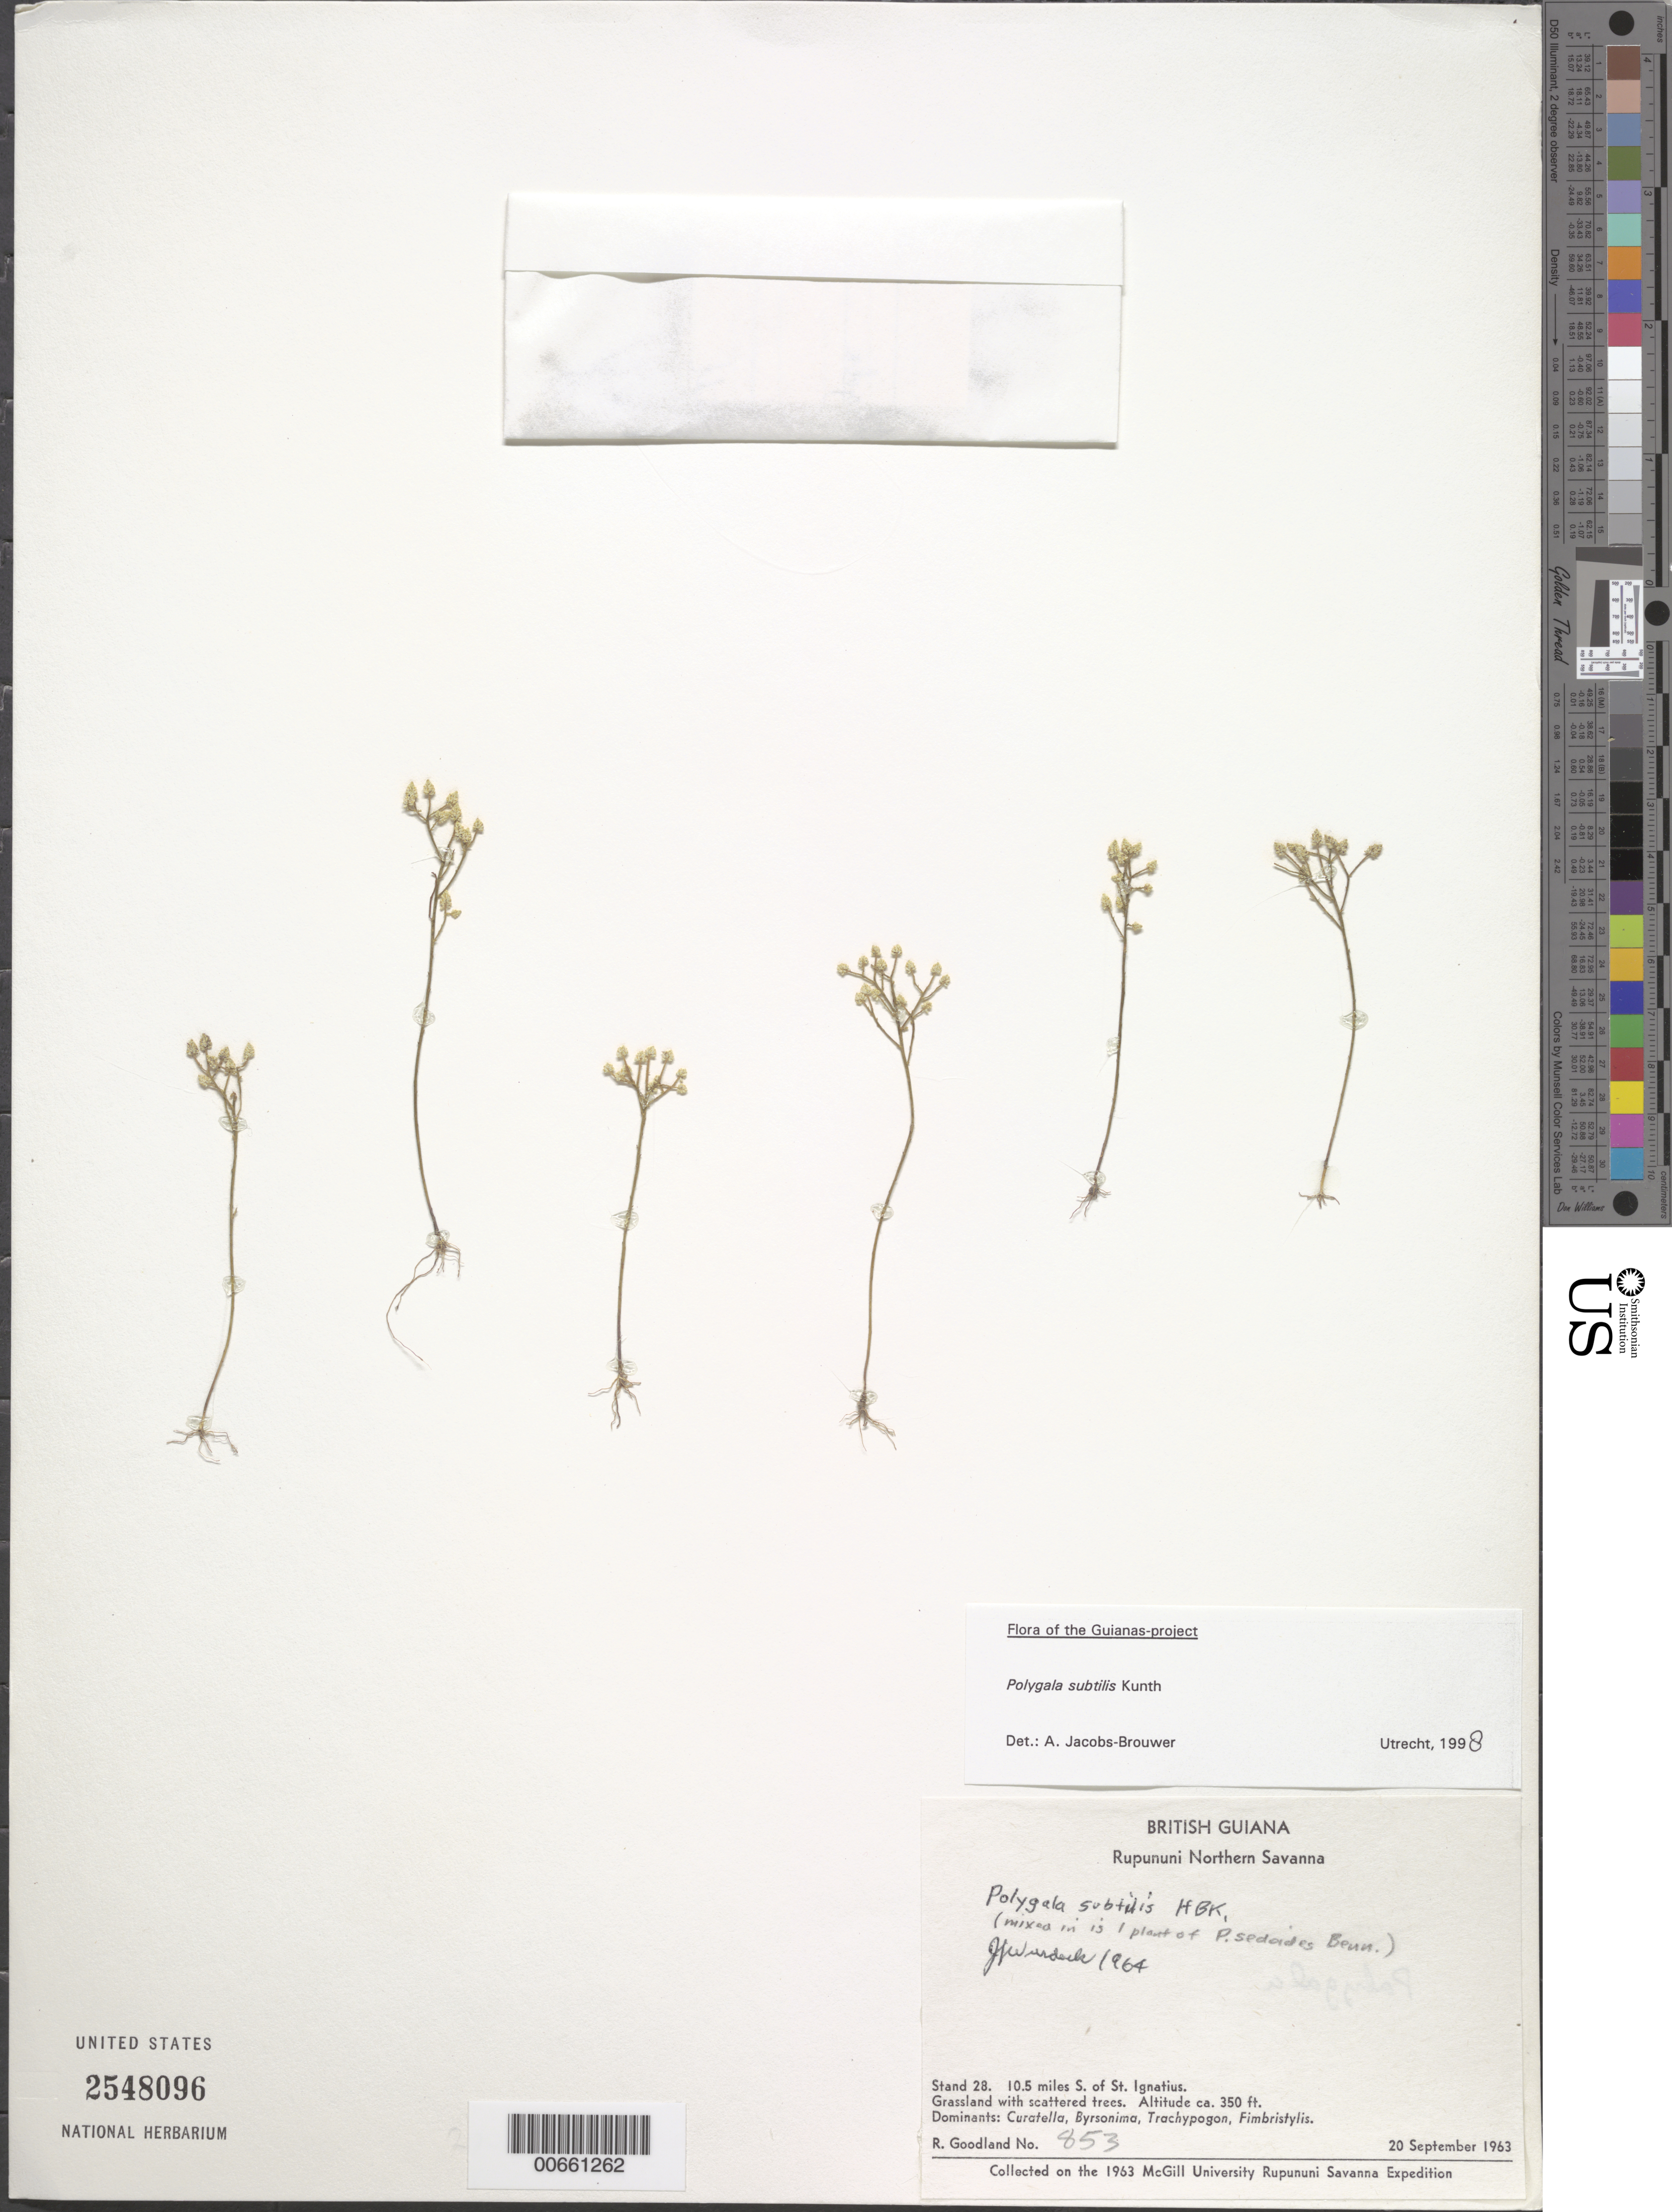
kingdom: Plantae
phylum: Tracheophyta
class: Magnoliopsida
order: Fabales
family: Polygalaceae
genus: Polygala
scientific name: Polygala subtilis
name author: Kunth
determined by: Jacobs-Brouwer, A.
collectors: R. Goodland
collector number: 853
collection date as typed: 20-Sep-63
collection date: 1963-09-20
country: Guyana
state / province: U. Takutu-U. Essequibo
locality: Rupununi Northern Savanna, St. Ignatius, 10.5 mi. S of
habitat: Grassland with scattered trees. Dominants: Curatella, Byrsonima, Trachypogon, Fimbristylis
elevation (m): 107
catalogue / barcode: US 2548096